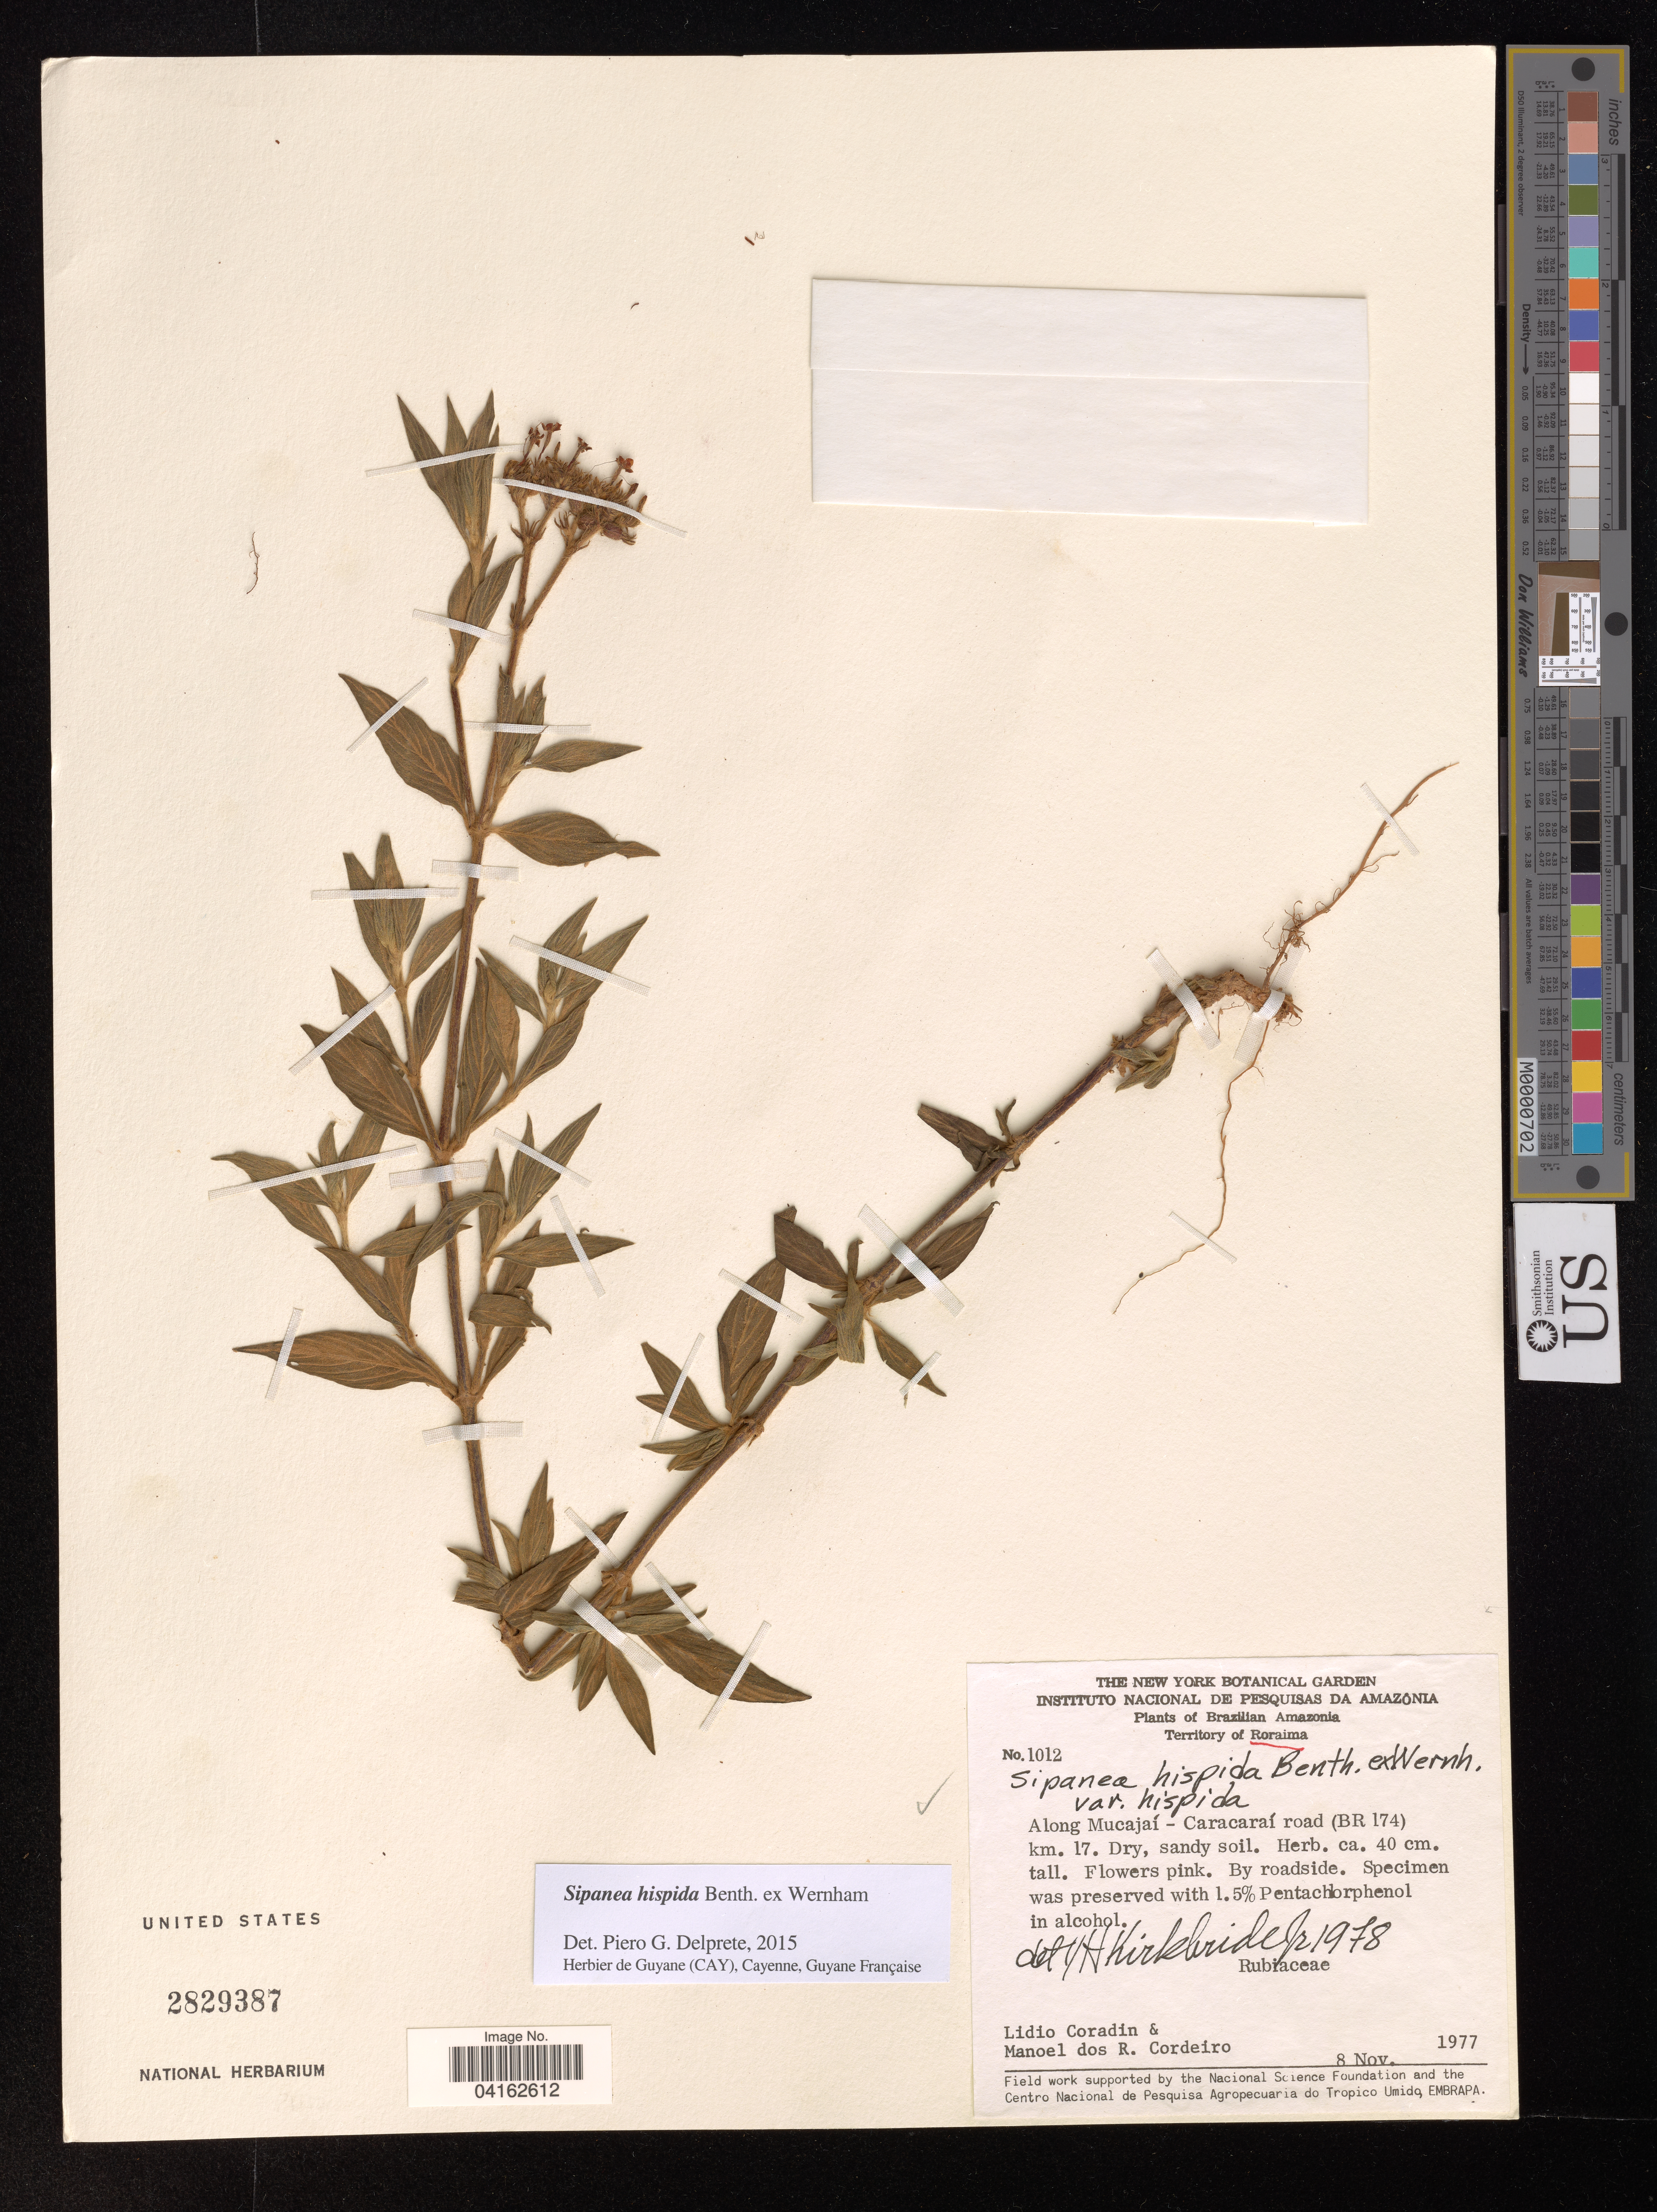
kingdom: Plantae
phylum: Tracheophyta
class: Magnoliopsida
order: Gentianales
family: Rubiaceae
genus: Sipanea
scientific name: Sipanea hispida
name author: Benth. ex Wernham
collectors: L. Coradin & M. Dos R. Cordeiro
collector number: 1012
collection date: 1977-11-08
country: Brazil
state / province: Roraima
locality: Brazilian Amazonia. Along Mucajaí - Caracaraí road (BR 174) km. 17.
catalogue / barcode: US 2829387